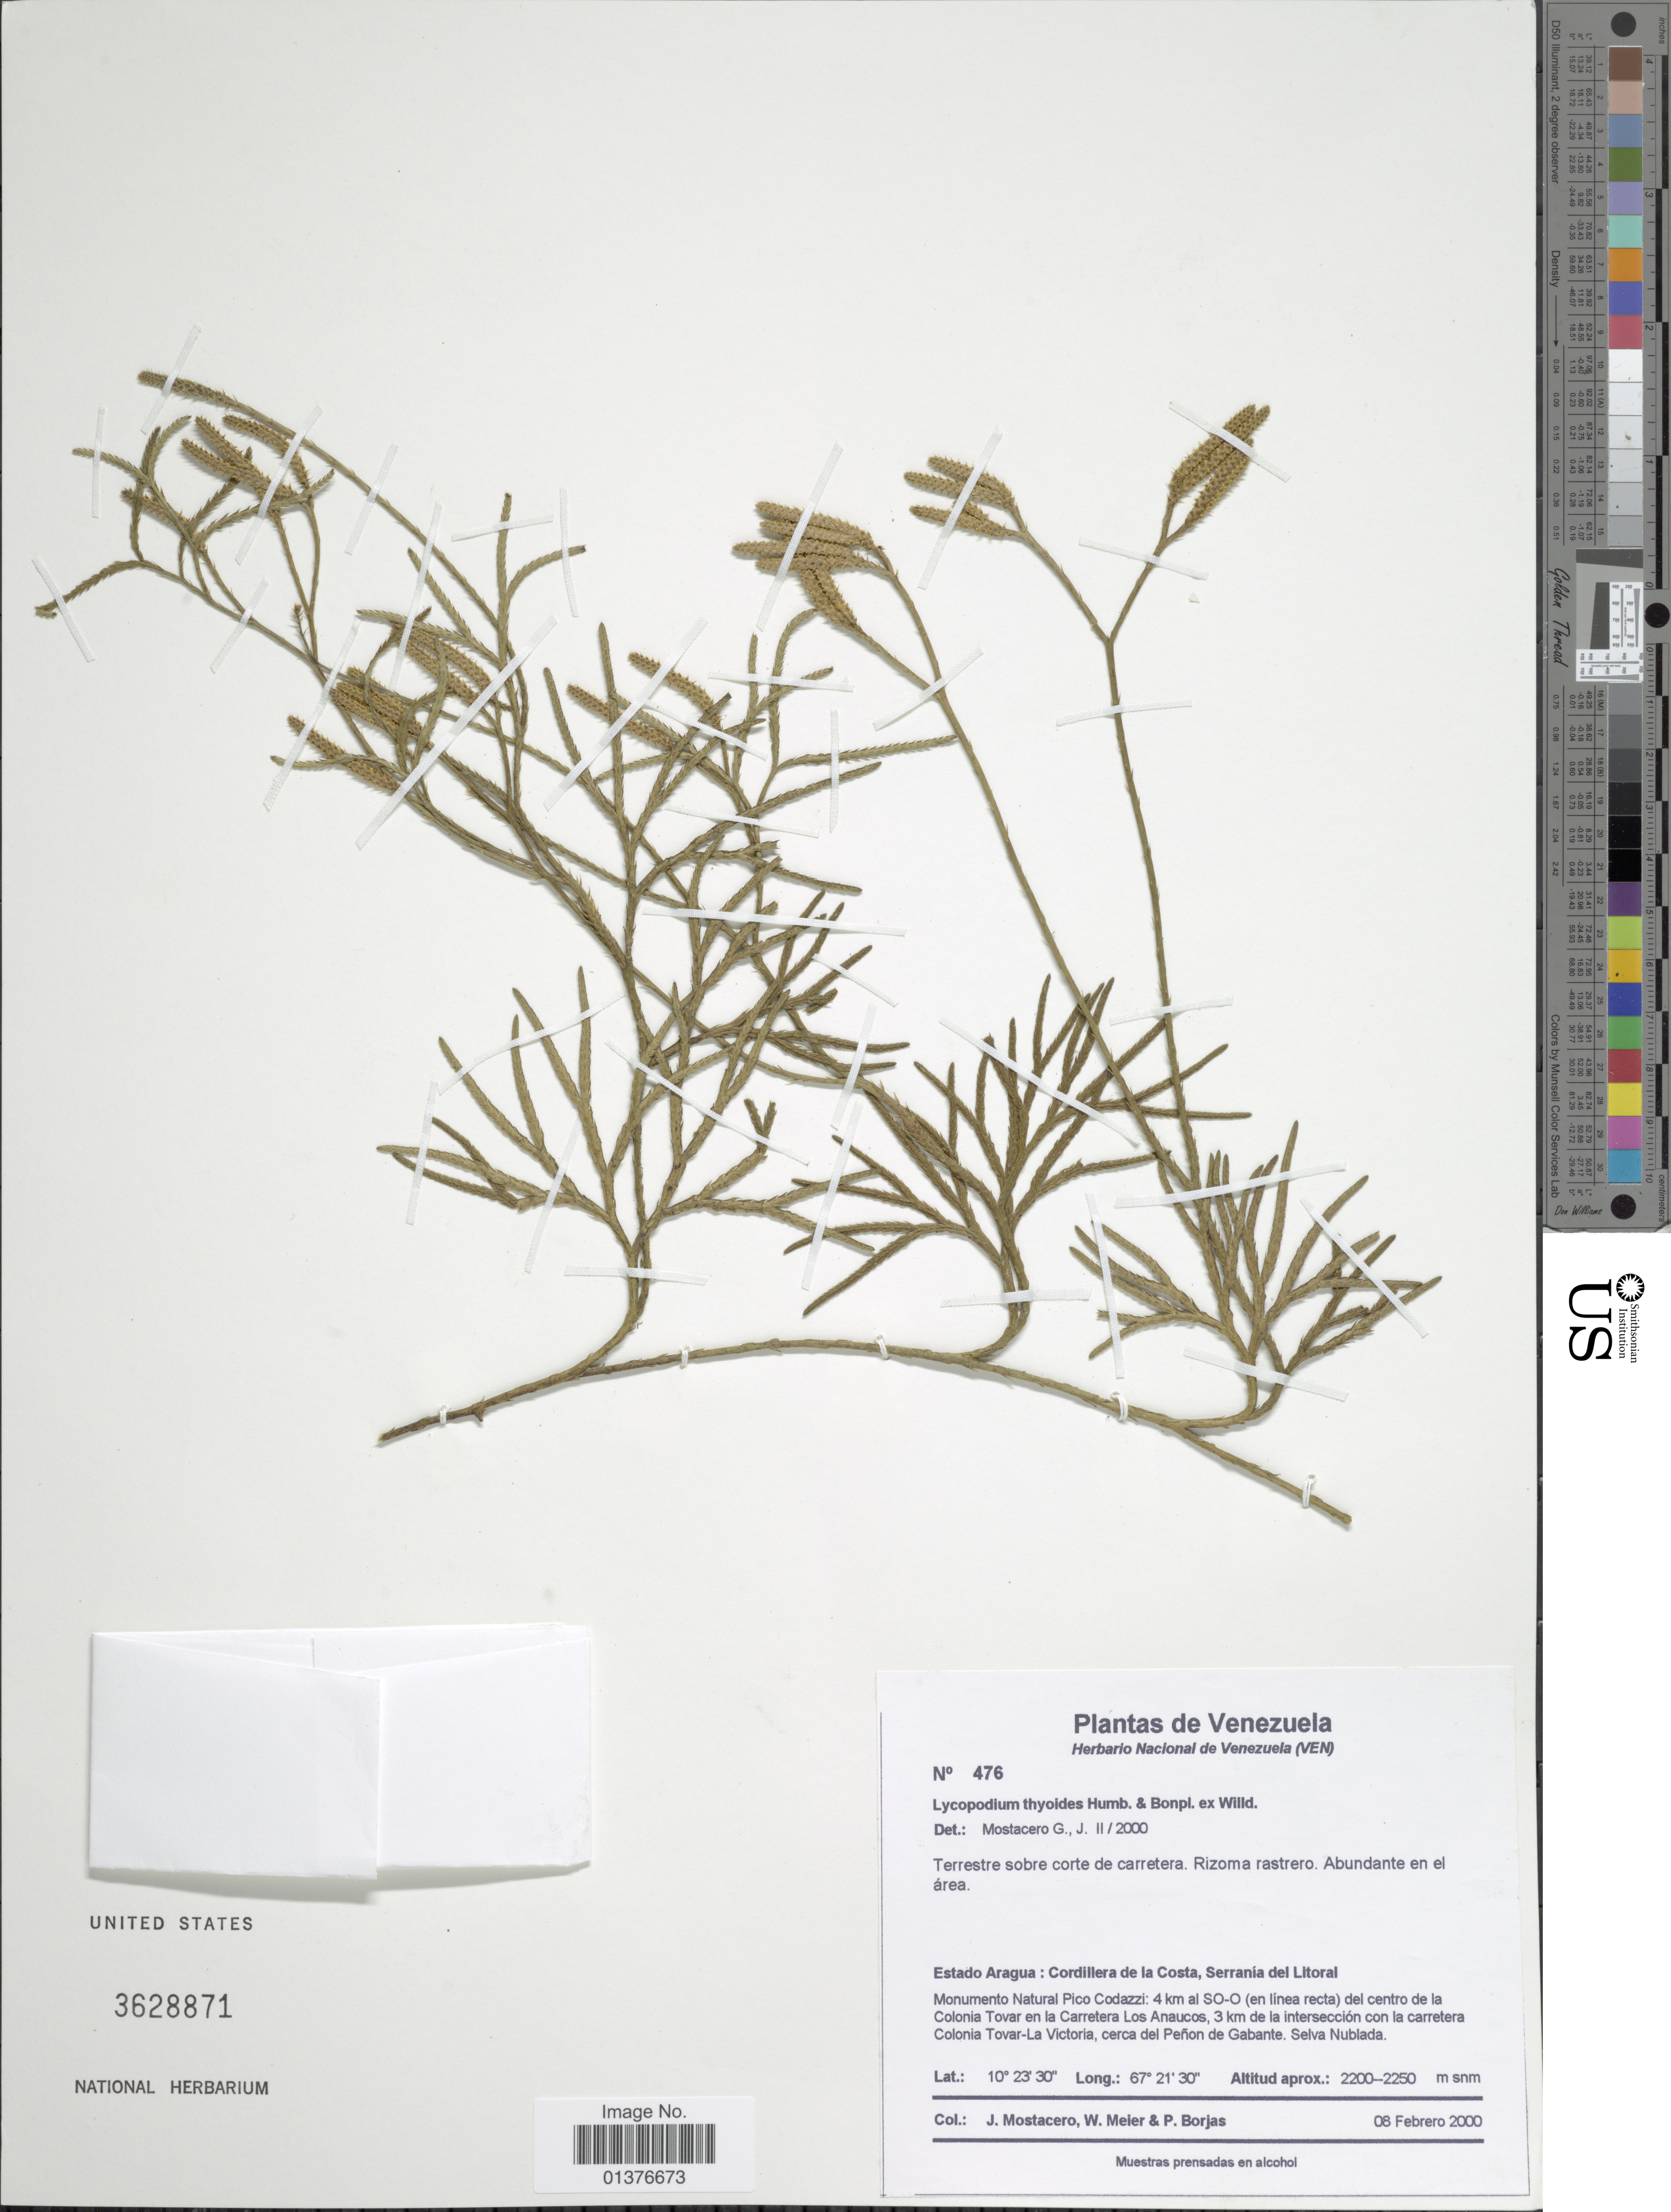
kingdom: Plantae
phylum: Tracheophyta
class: Lycopodiopsida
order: Lycopodiales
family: Lycopodiaceae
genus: Diphasiastrum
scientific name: Diphasiastrum thyoides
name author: (Humb. & Bonpl. ex Willd.) Holub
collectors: J. Mostacero, W. Meier & P. Borjas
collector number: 476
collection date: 2000-02-08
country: Venezuela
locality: Estado Aragua: Cordillera de la Costa, Serrania del Litoral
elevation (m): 2200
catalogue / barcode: US 3628871